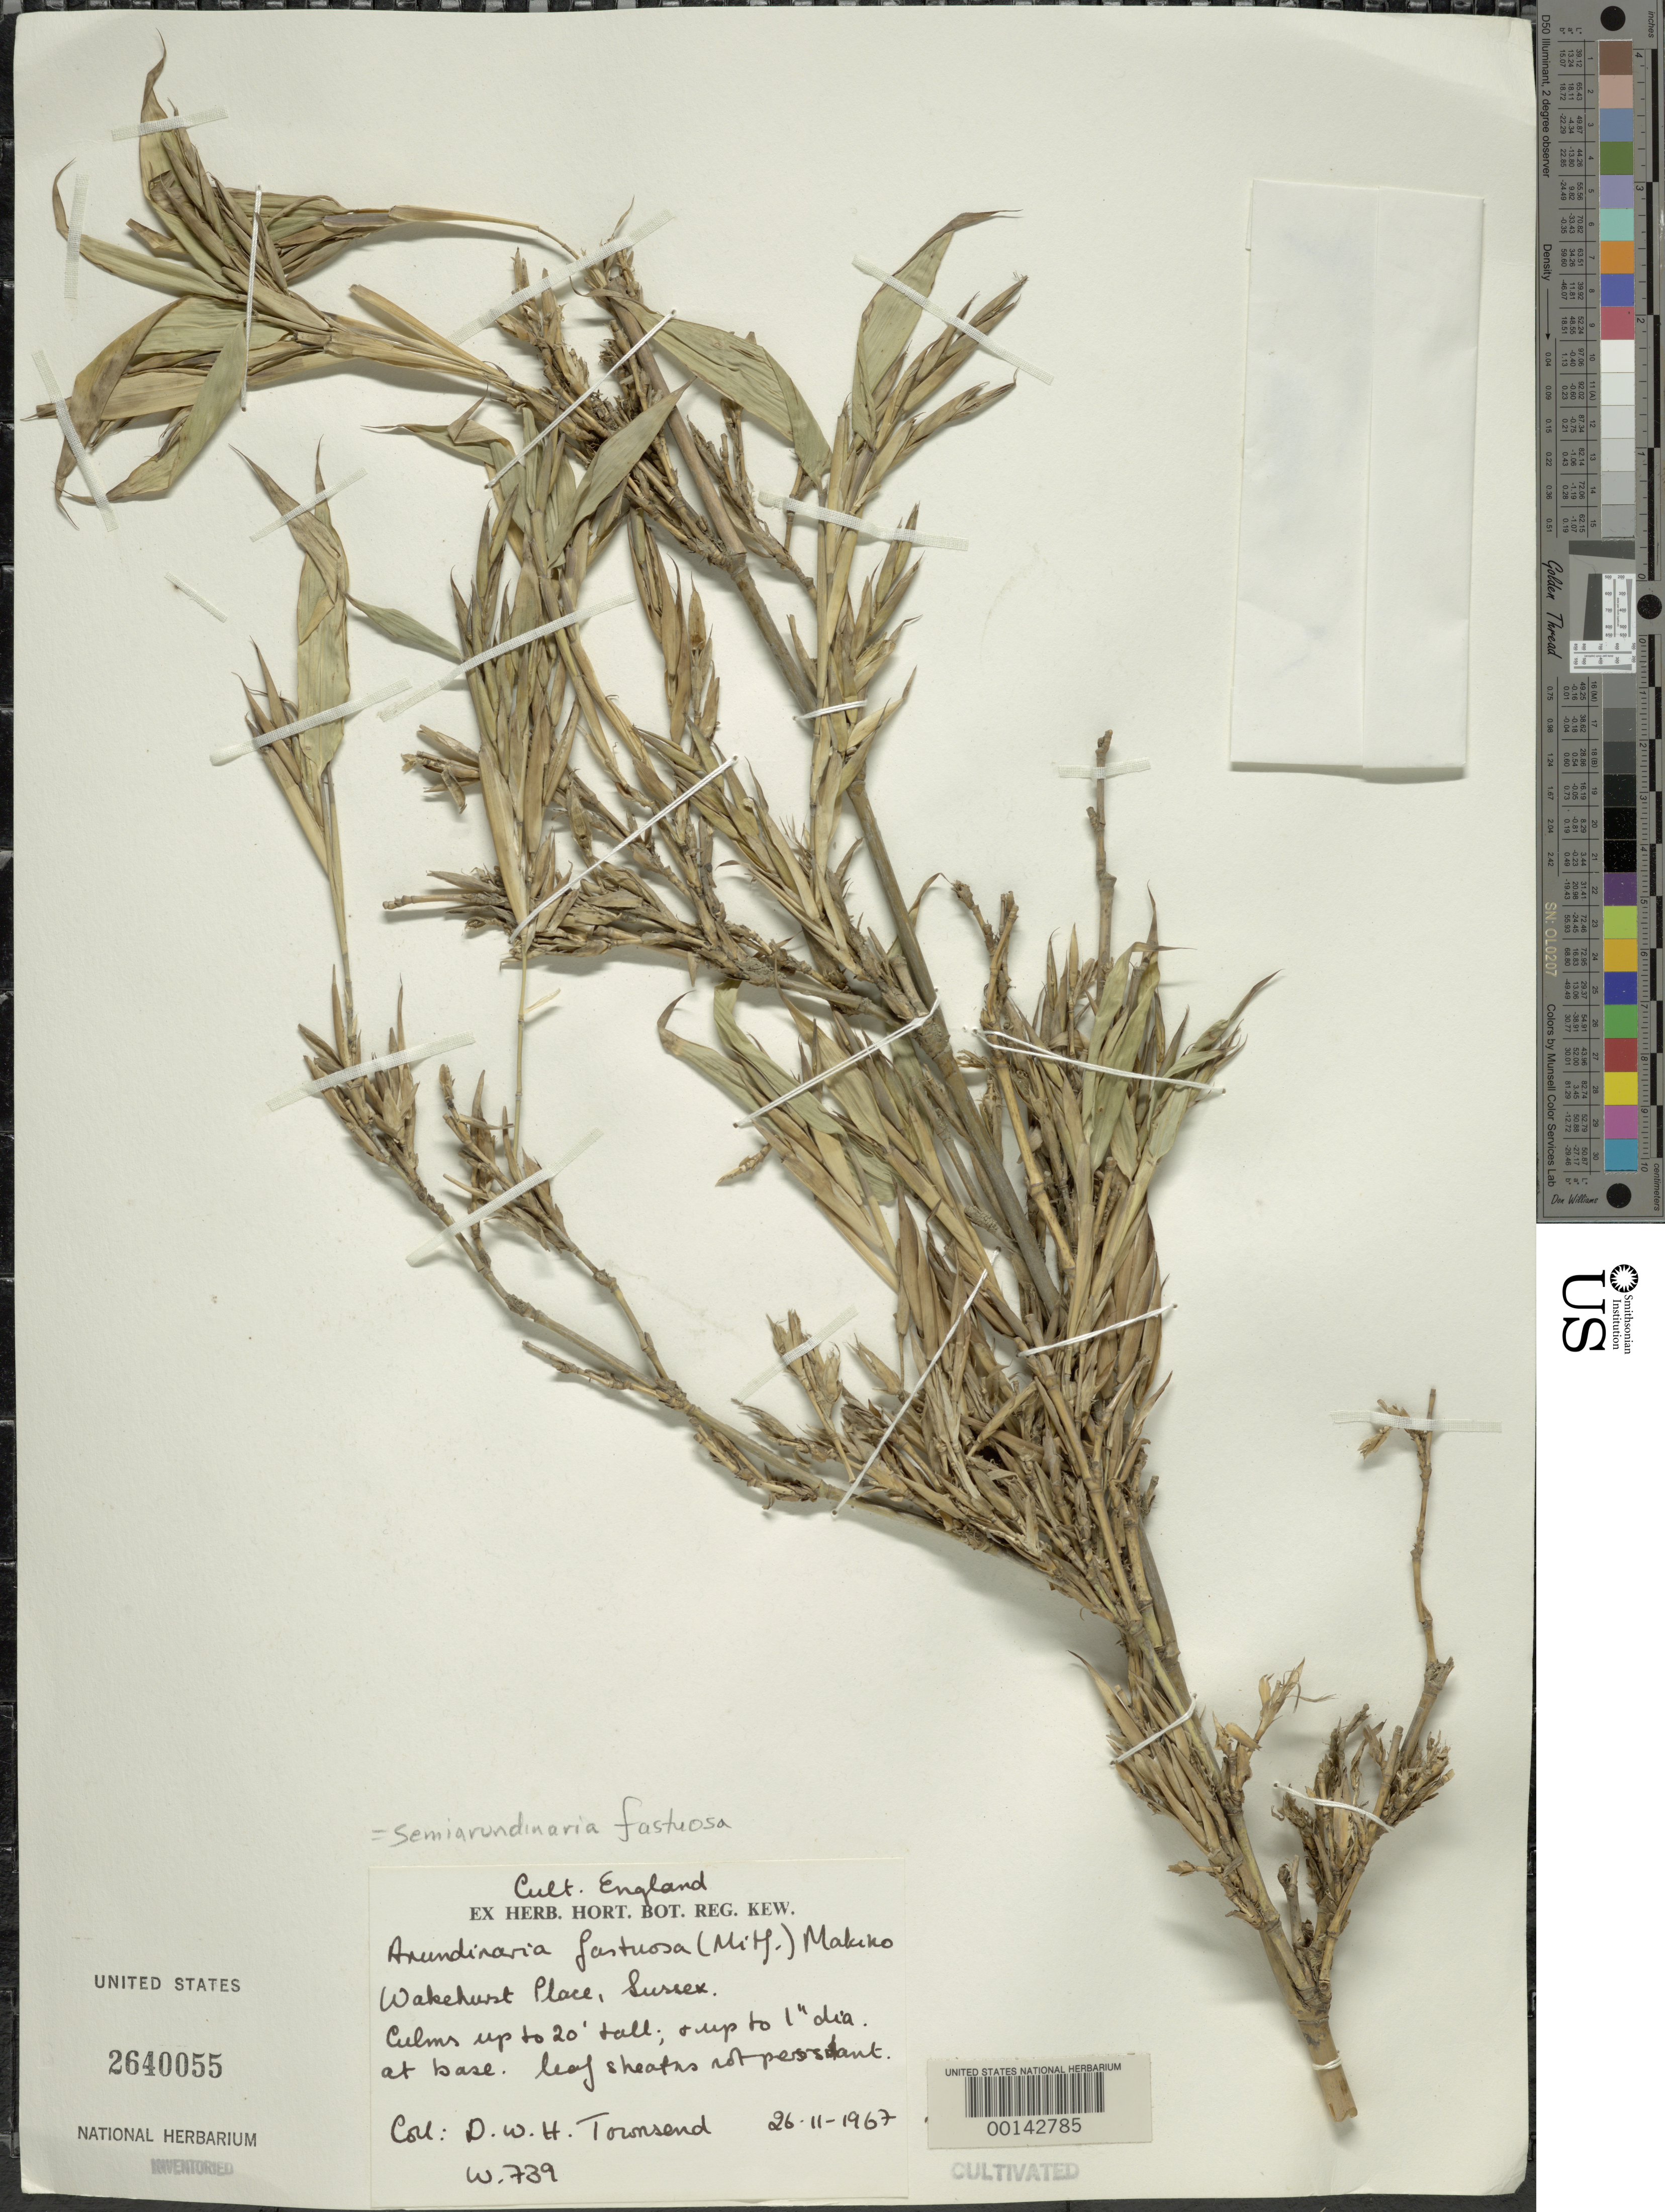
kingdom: Plantae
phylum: Tracheophyta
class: Liliopsida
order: Poales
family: Poaceae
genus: Semiarundinaria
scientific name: Semiarundinaria fastuosa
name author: Makino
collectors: I. W. Townsend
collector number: W 739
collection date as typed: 26 Nov 1967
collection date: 1967-11-26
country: United Kingdom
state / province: England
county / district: East Sussex / West Sussex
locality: Sussex, wakehurst place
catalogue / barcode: US 2640055